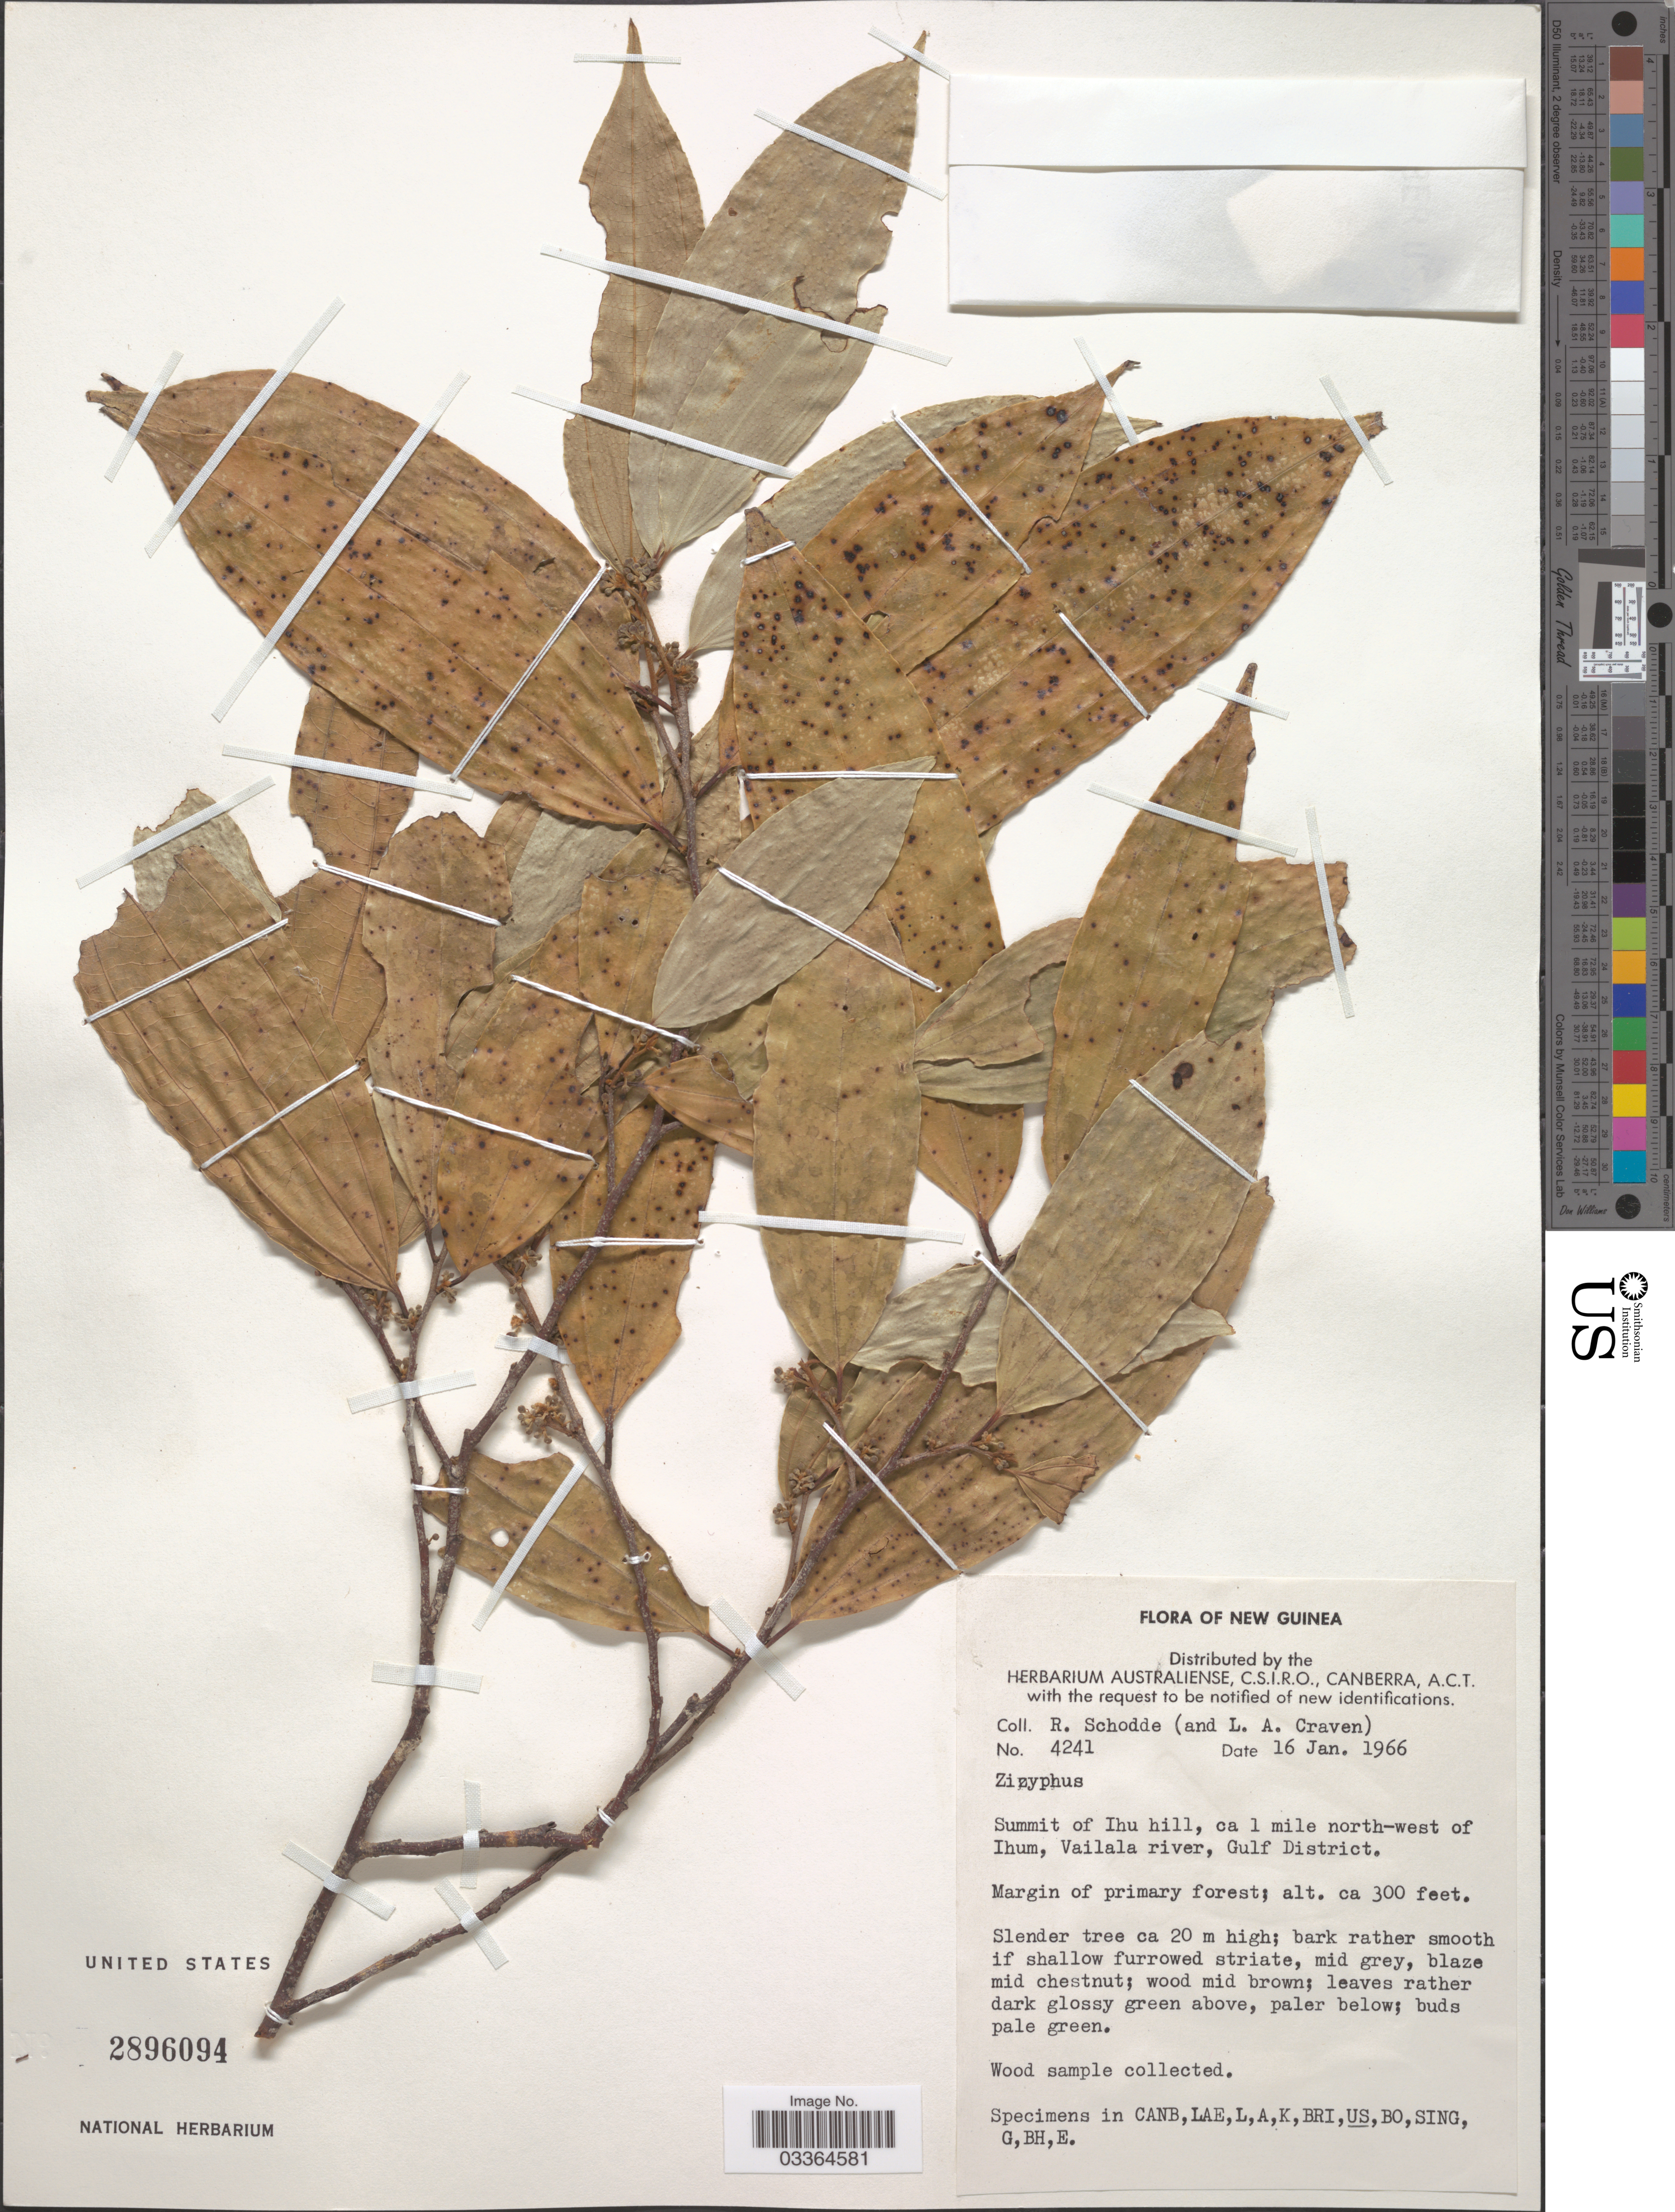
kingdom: Plantae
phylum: Tracheophyta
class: Magnoliopsida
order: Rosales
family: Rhamnaceae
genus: Ziziphus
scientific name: Ziziphus sp.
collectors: R. Schodde & L. A. Craven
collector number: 4241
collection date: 1966-01-16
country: Papua New Guinea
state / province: Gulf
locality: New Guinea. Summit of Ihu hill, ca 1 mile north-west of Ihum, Vailala river, Gulf District.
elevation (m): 91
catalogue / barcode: US 2896094